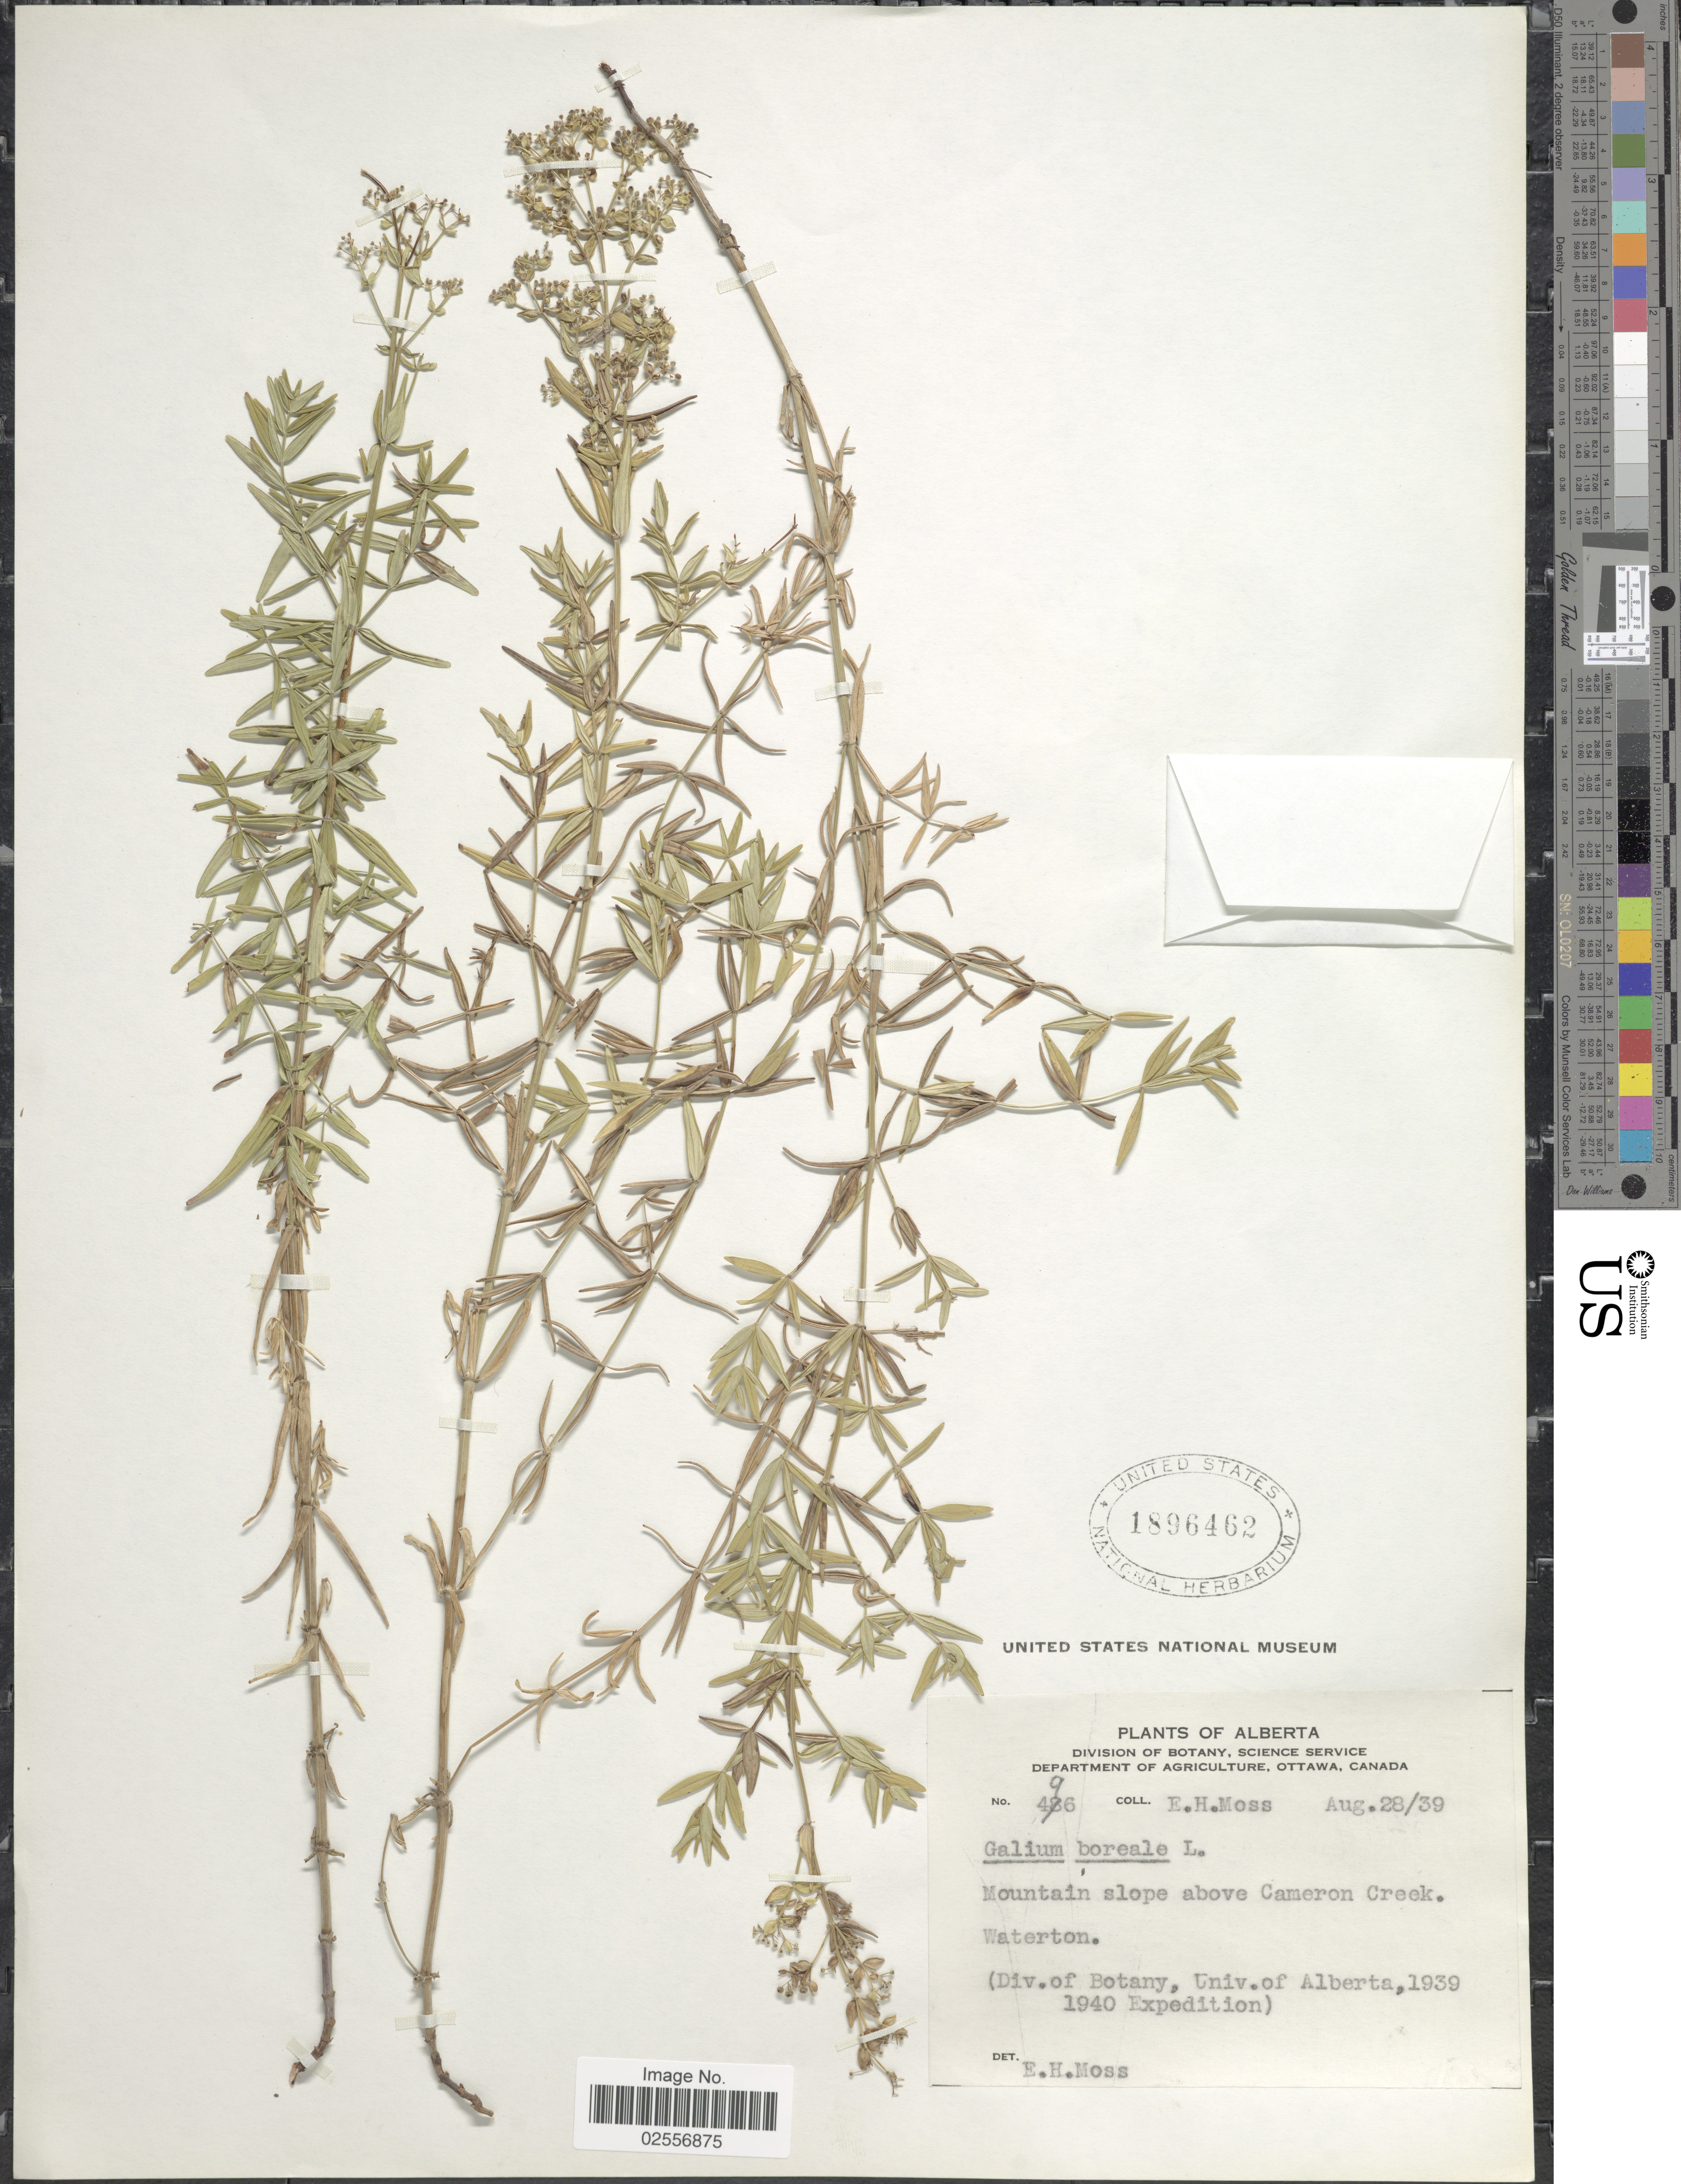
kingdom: Plantae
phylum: Tracheophyta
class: Magnoliopsida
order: Gentianales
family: Rubiaceae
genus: Galium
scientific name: Galium boreale L.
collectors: E. Moss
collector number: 496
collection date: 1939-08-28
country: Canada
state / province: Alberta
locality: Mountain slope above Cameron Creek, Waterton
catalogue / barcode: US 1896462